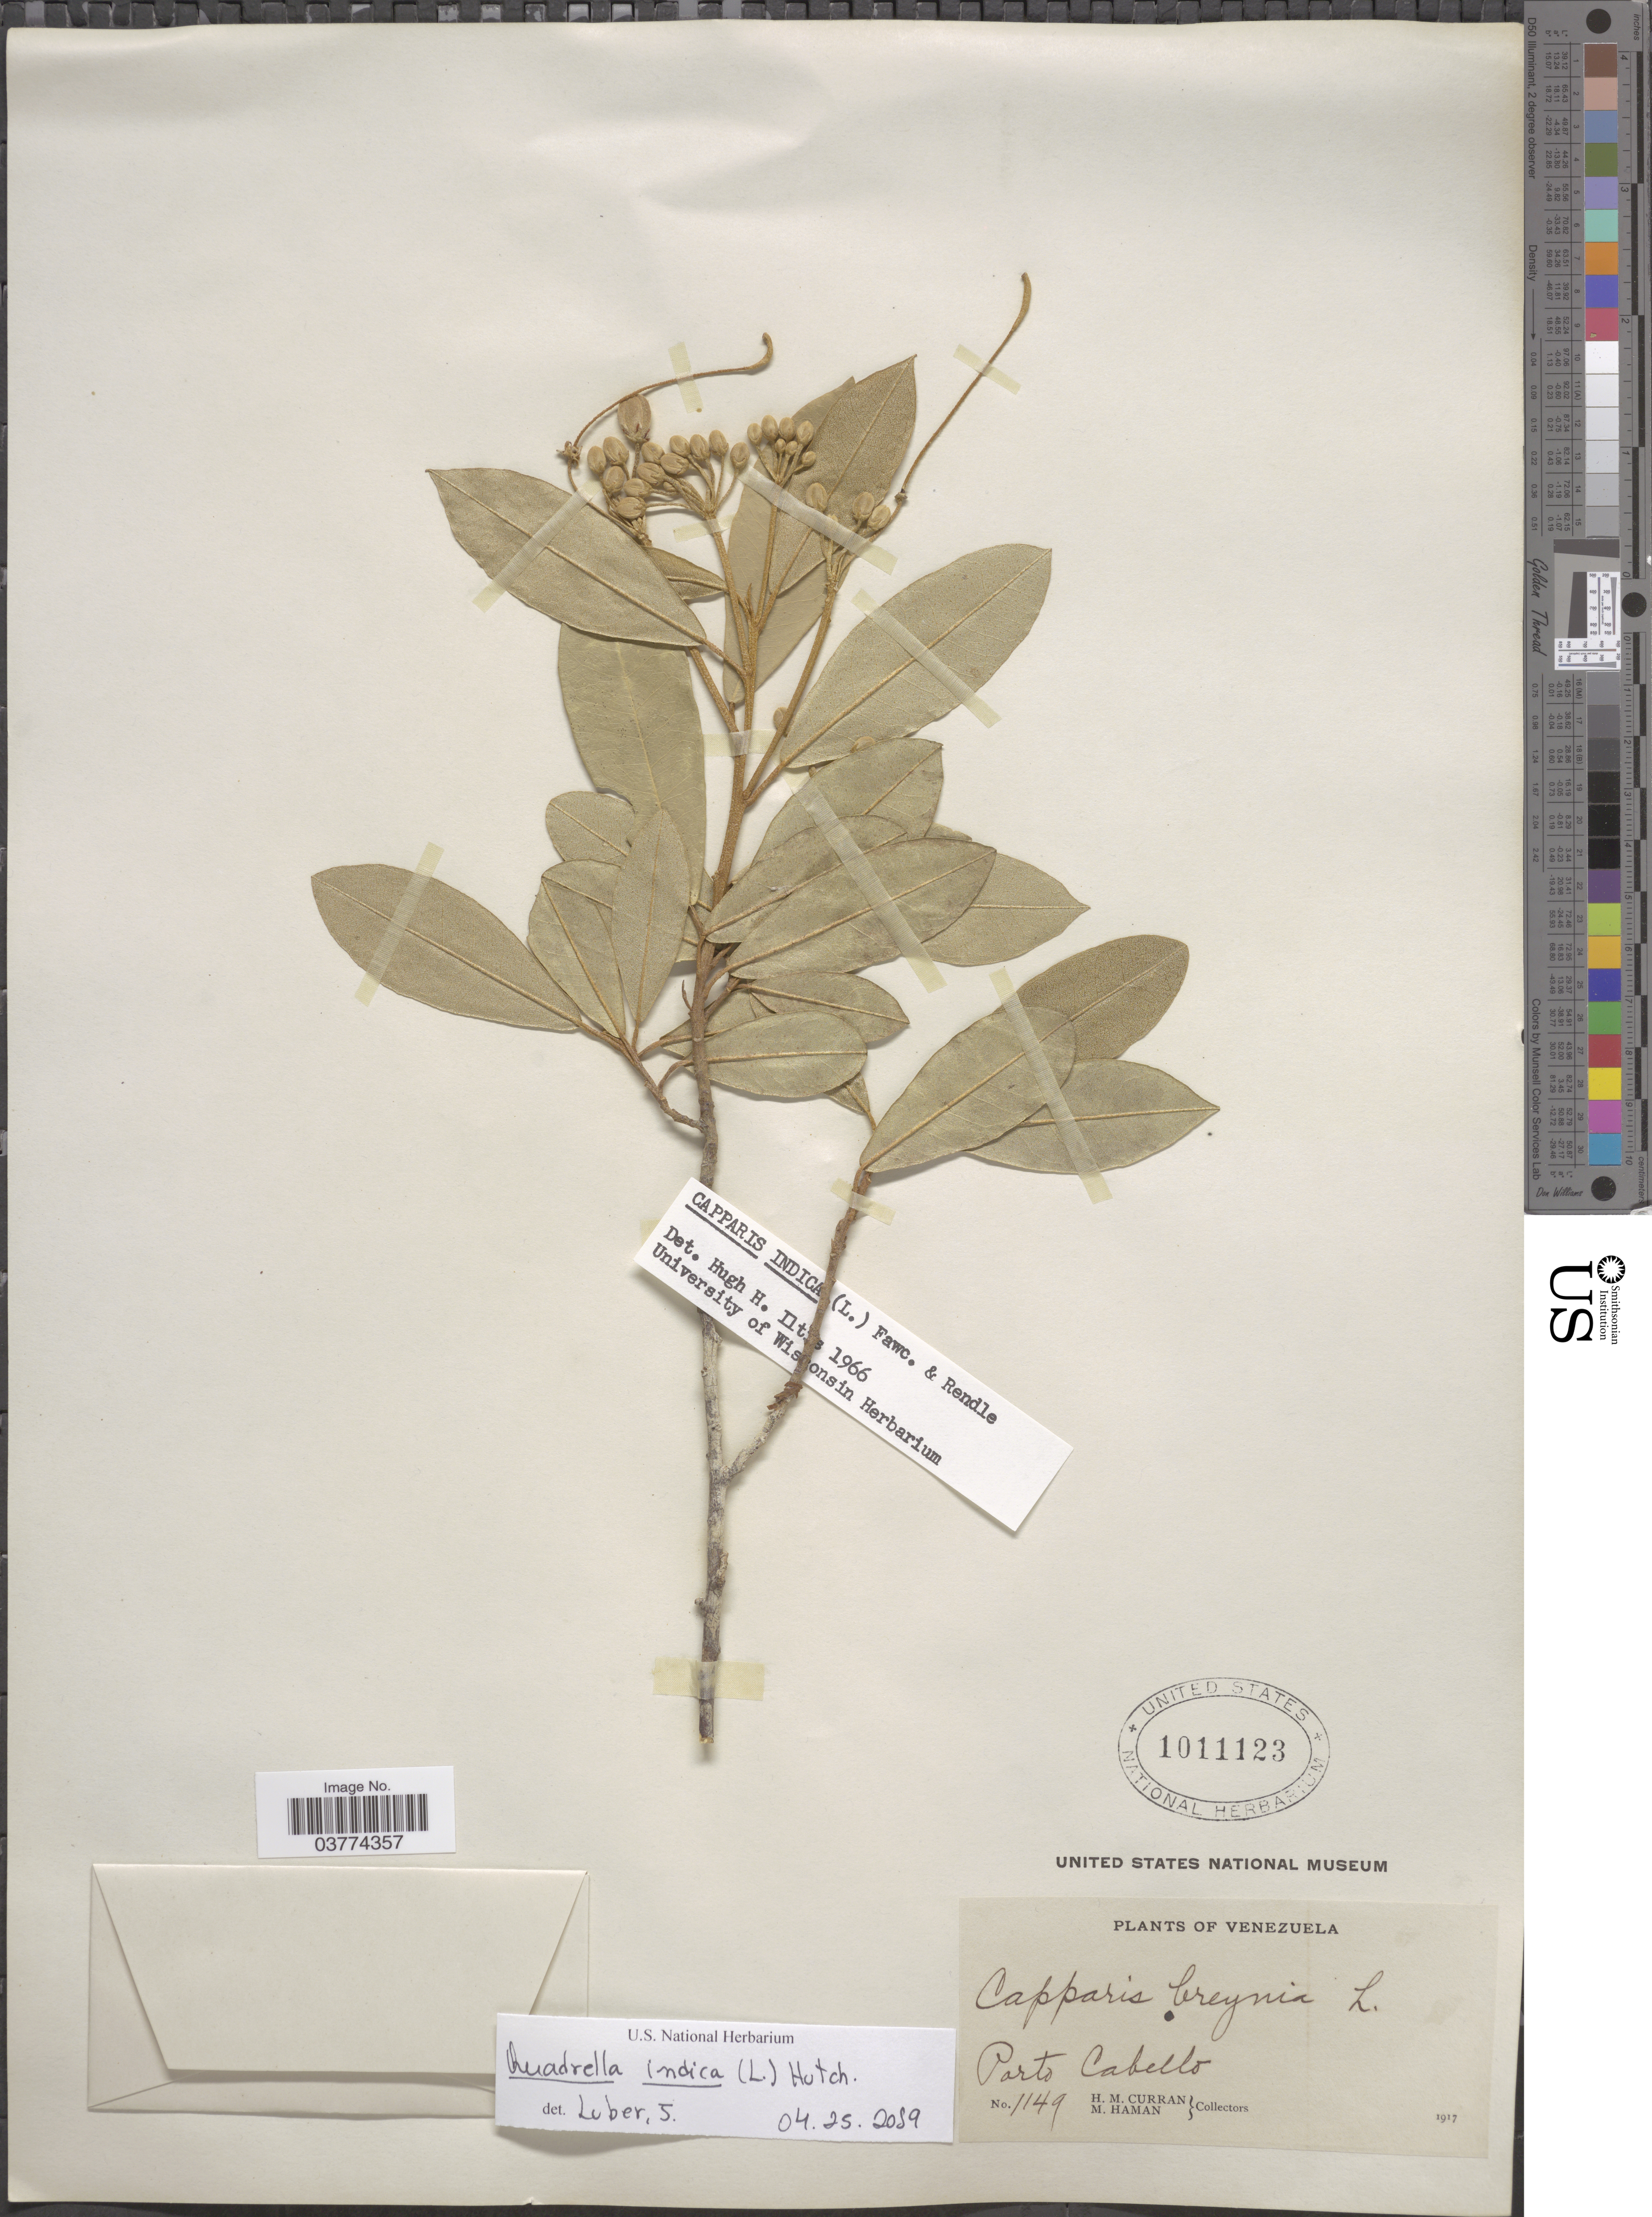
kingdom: Plantae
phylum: Tracheophyta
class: Magnoliopsida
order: Brassicales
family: Capparaceae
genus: Quadrella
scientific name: Quadrella indica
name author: (L.) Iltis & Cornejo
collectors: H. M. Curran & M. Haman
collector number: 1149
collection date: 1917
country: Venezuela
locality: Porto Cabello.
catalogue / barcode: US 1011123